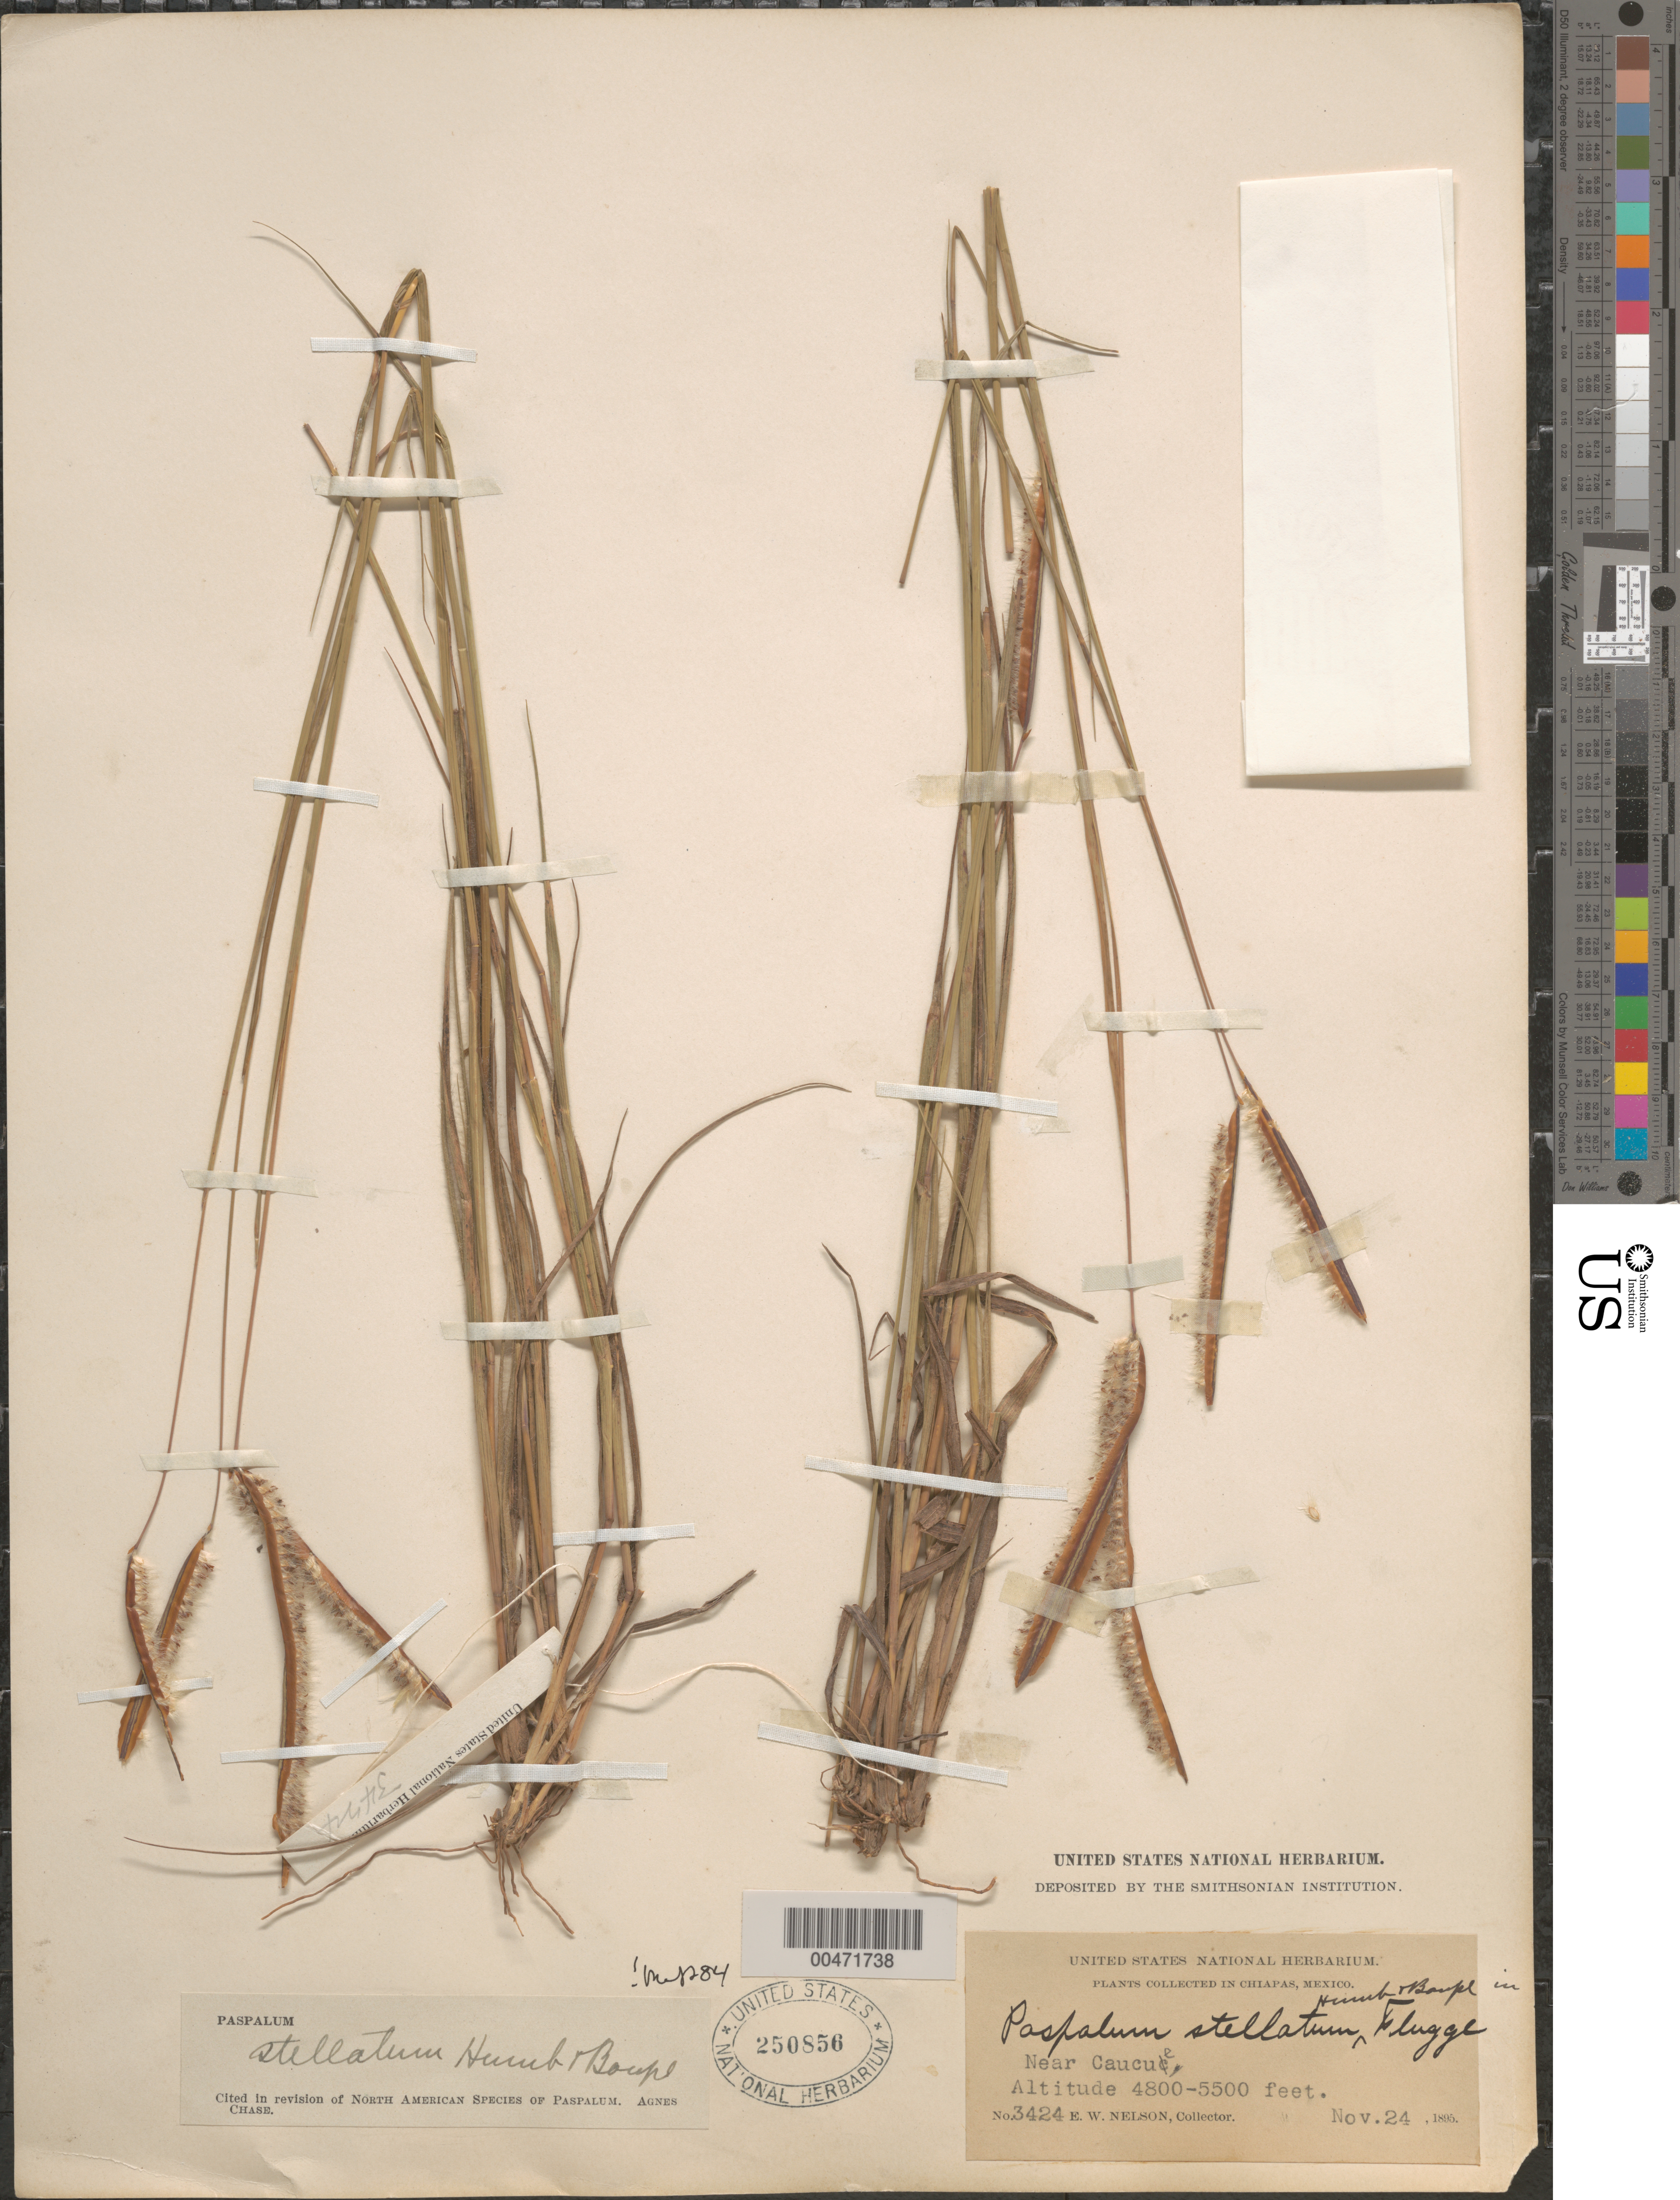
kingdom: Plantae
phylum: Tracheophyta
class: Liliopsida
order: Poales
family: Poaceae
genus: Paspalum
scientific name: Paspalum stellatum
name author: Humb. & Bonpl. ex Flüggé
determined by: Pohl, R. W.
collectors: E. W. Nelson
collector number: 3424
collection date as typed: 24 Nov 1895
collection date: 1895-11-24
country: Mexico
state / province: Chiapas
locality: Near Caucue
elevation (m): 1463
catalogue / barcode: US 250856